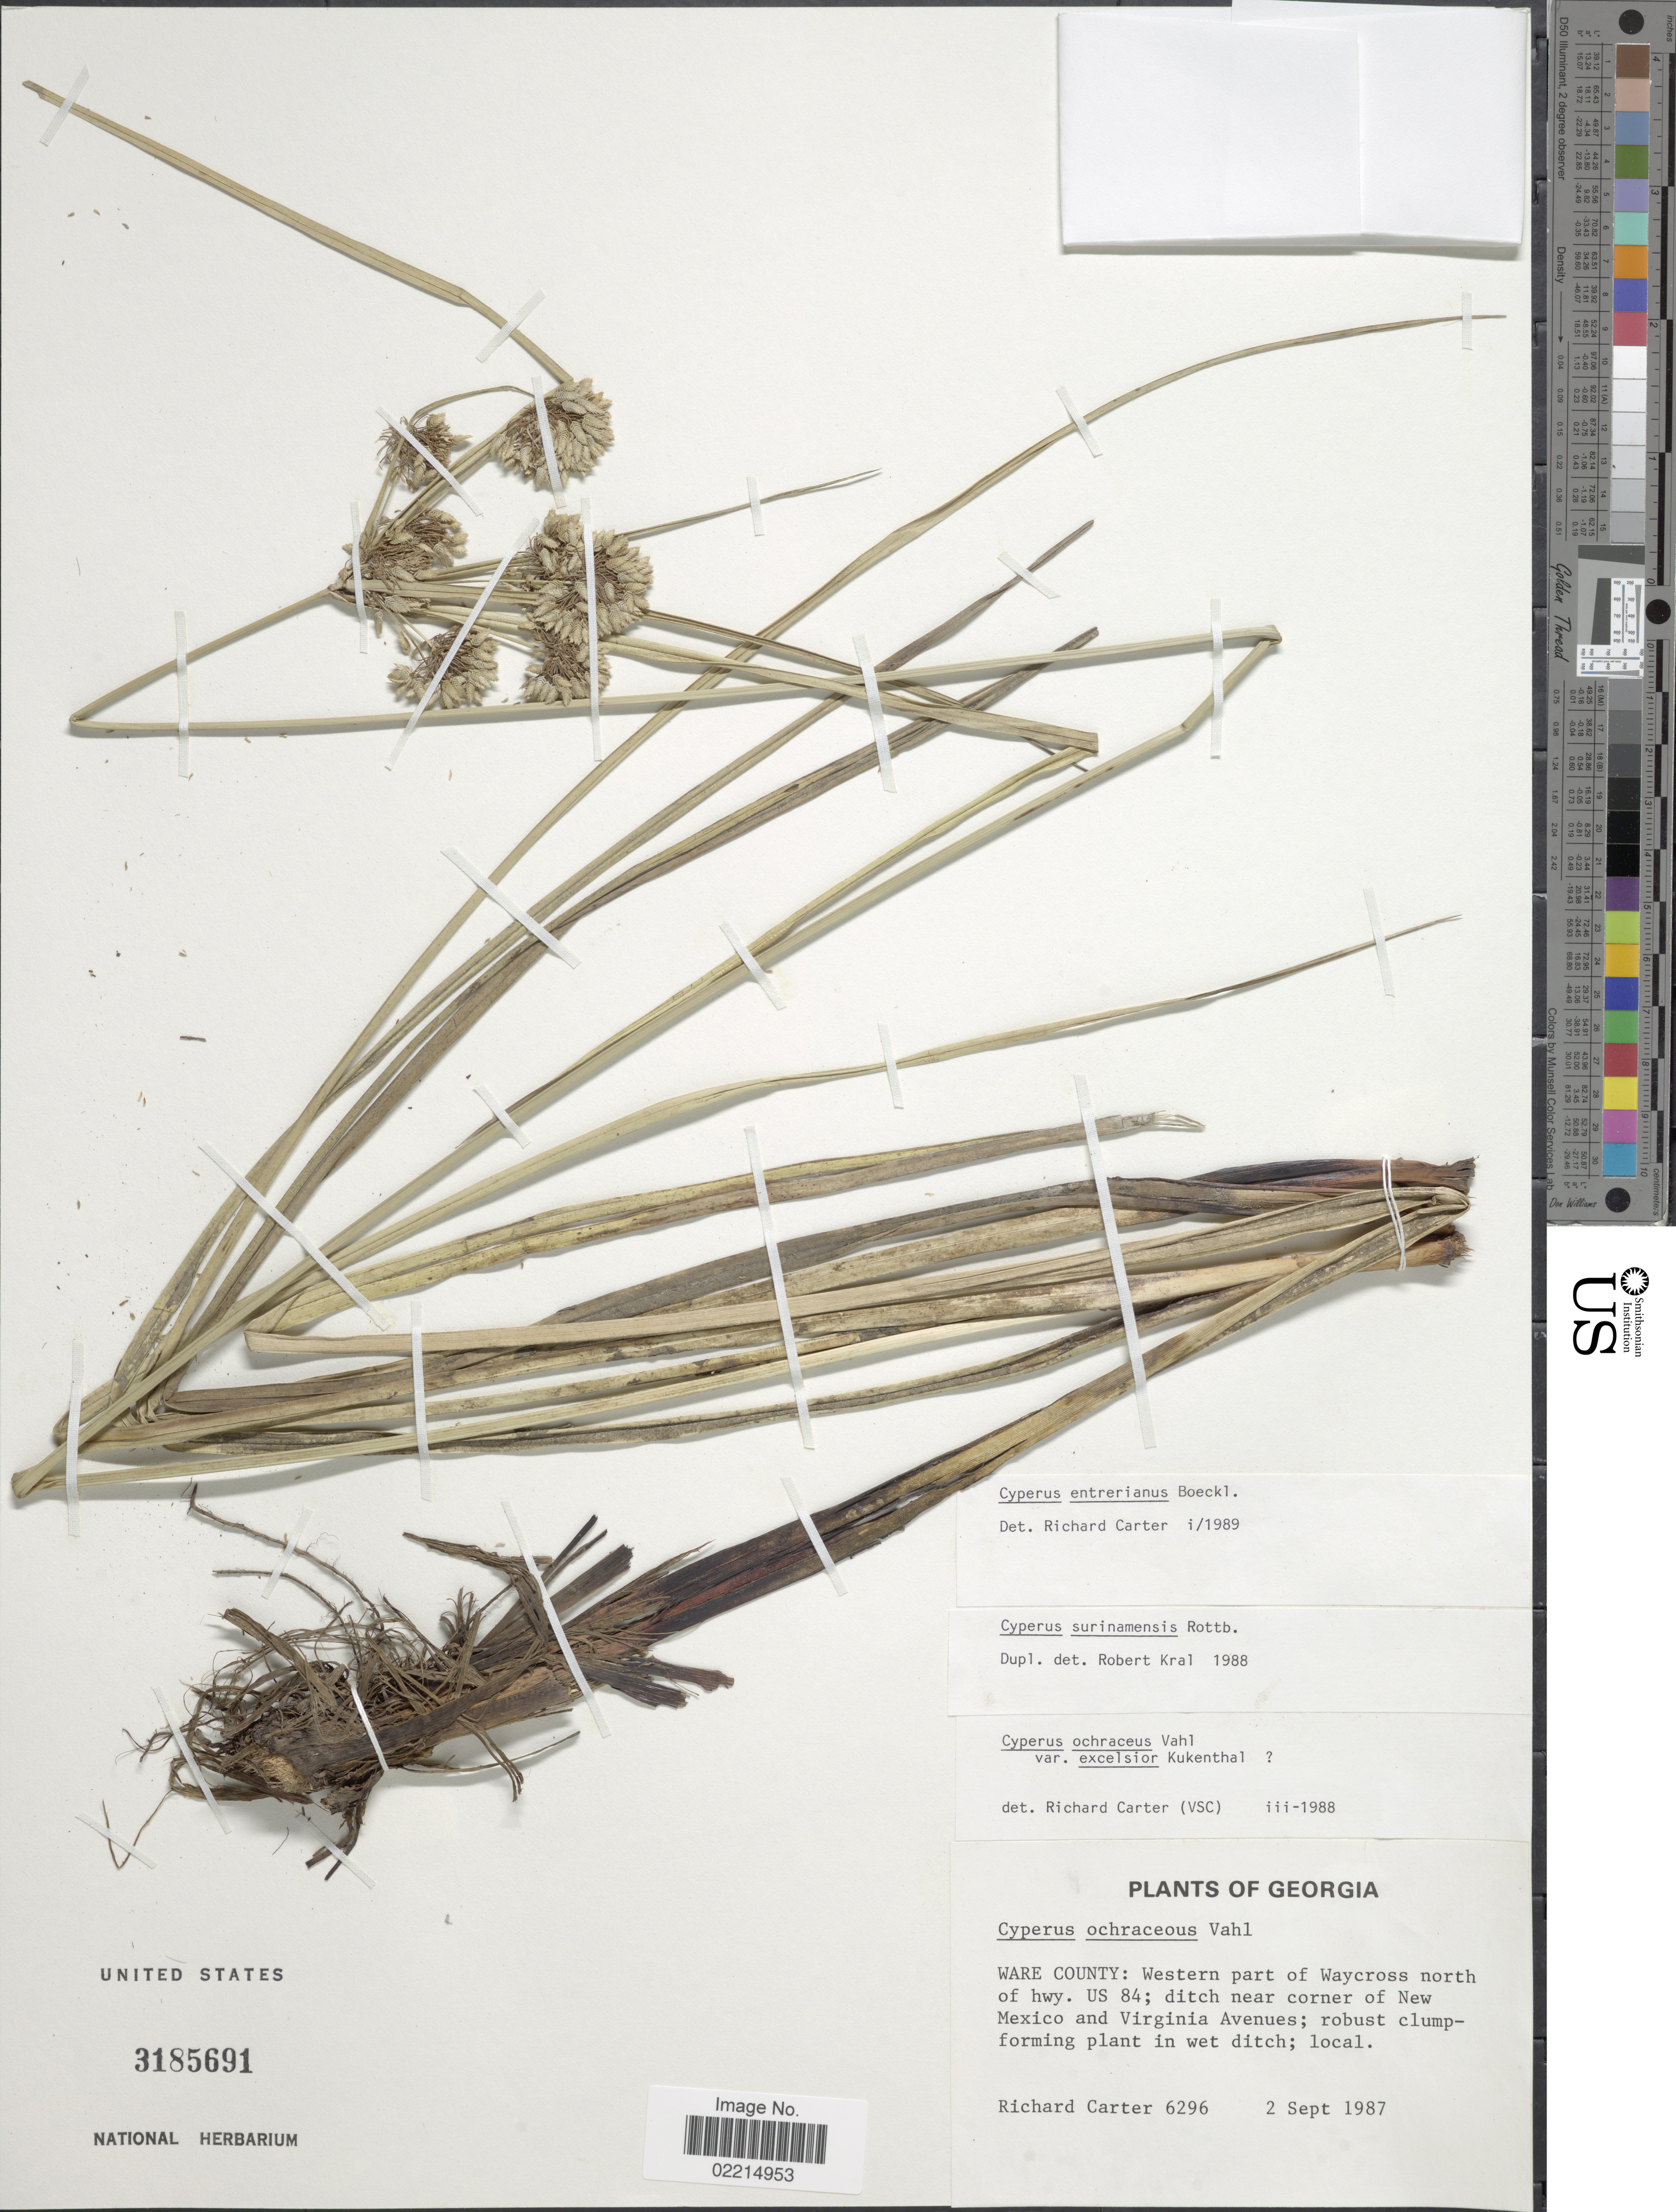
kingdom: Plantae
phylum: Tracheophyta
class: Liliopsida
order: Poales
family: Cyperaceae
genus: Cyperus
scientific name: Cyperus entrerianus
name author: Boeckeler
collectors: R. Carter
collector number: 6296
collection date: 1987-09-02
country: United States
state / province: Georgia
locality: Ware County: western part of Waycross north of hwy. US 84; ditch near corne rof New Mexico and Virginia Avenues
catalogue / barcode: US 3185691